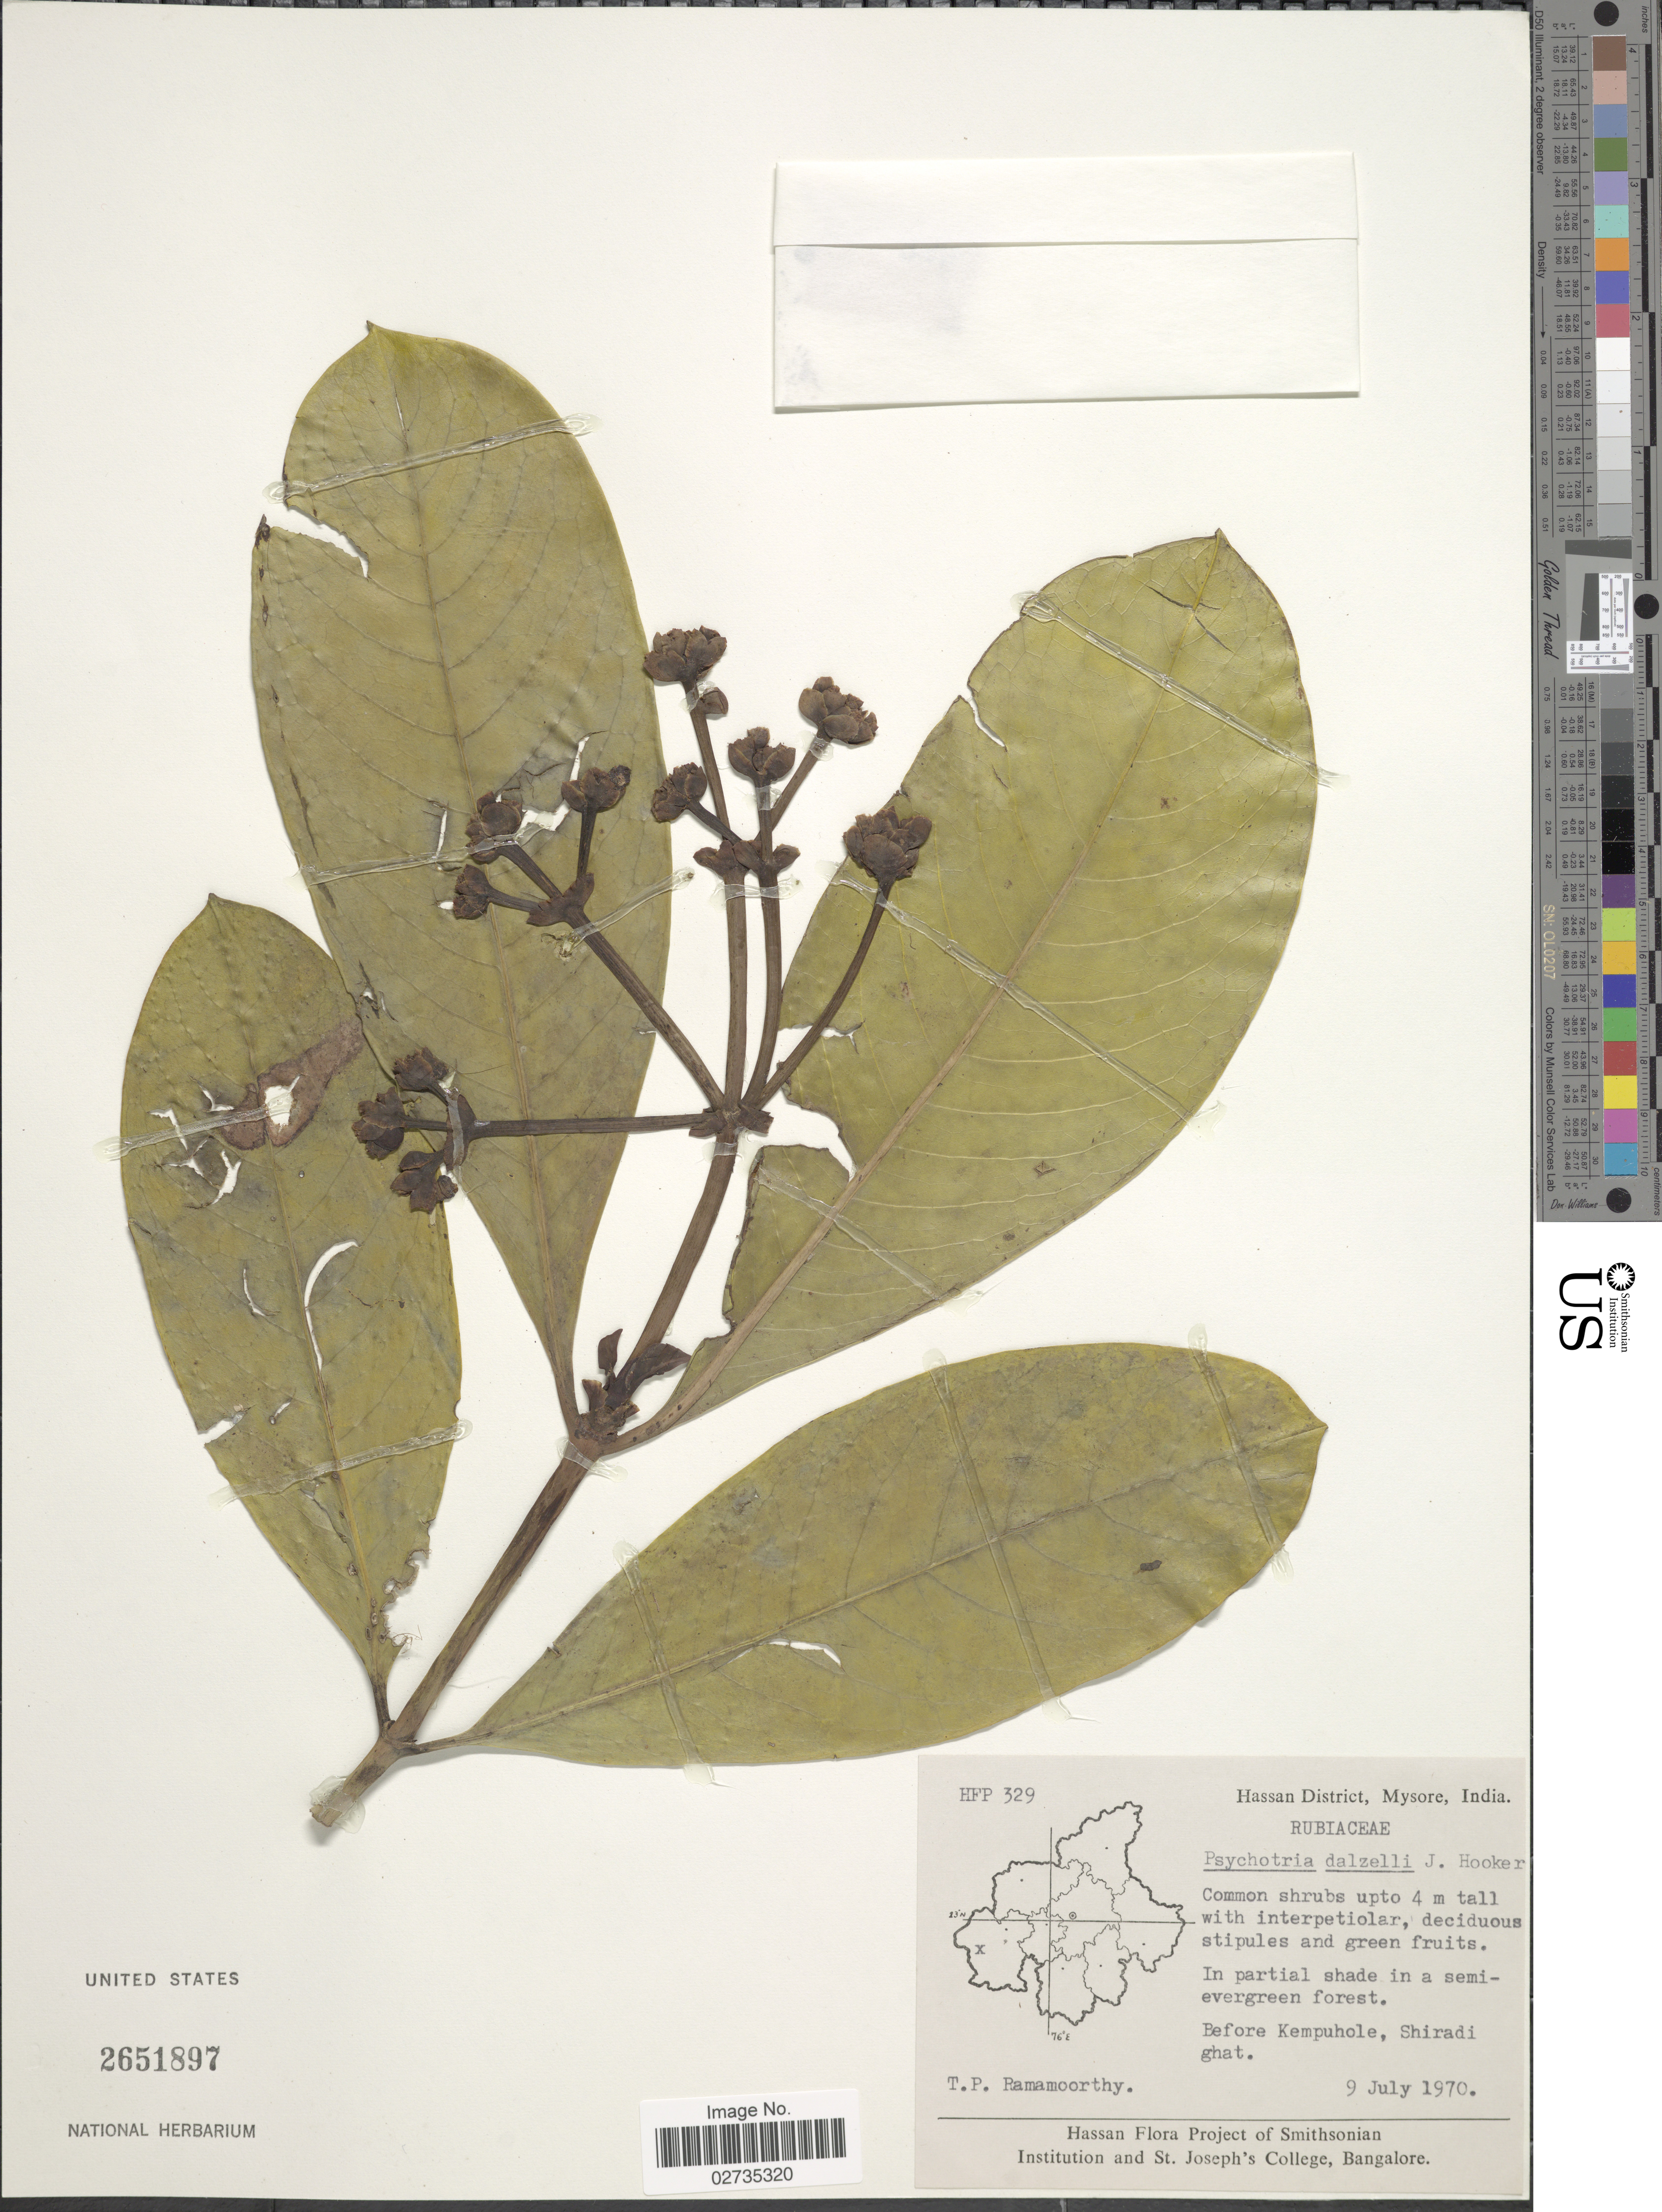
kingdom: Plantae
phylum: Tracheophyta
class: Magnoliopsida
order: Gentianales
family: Rubiaceae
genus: Psychotria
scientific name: Psychotria dalzellii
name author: Hook. f.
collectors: T. P. Ramamoorthy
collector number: HFP 329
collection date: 1970-07-09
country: India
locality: Hassan District, Mysore, India, Before Kempuhole, Shiradi ghat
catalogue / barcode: US 2651897